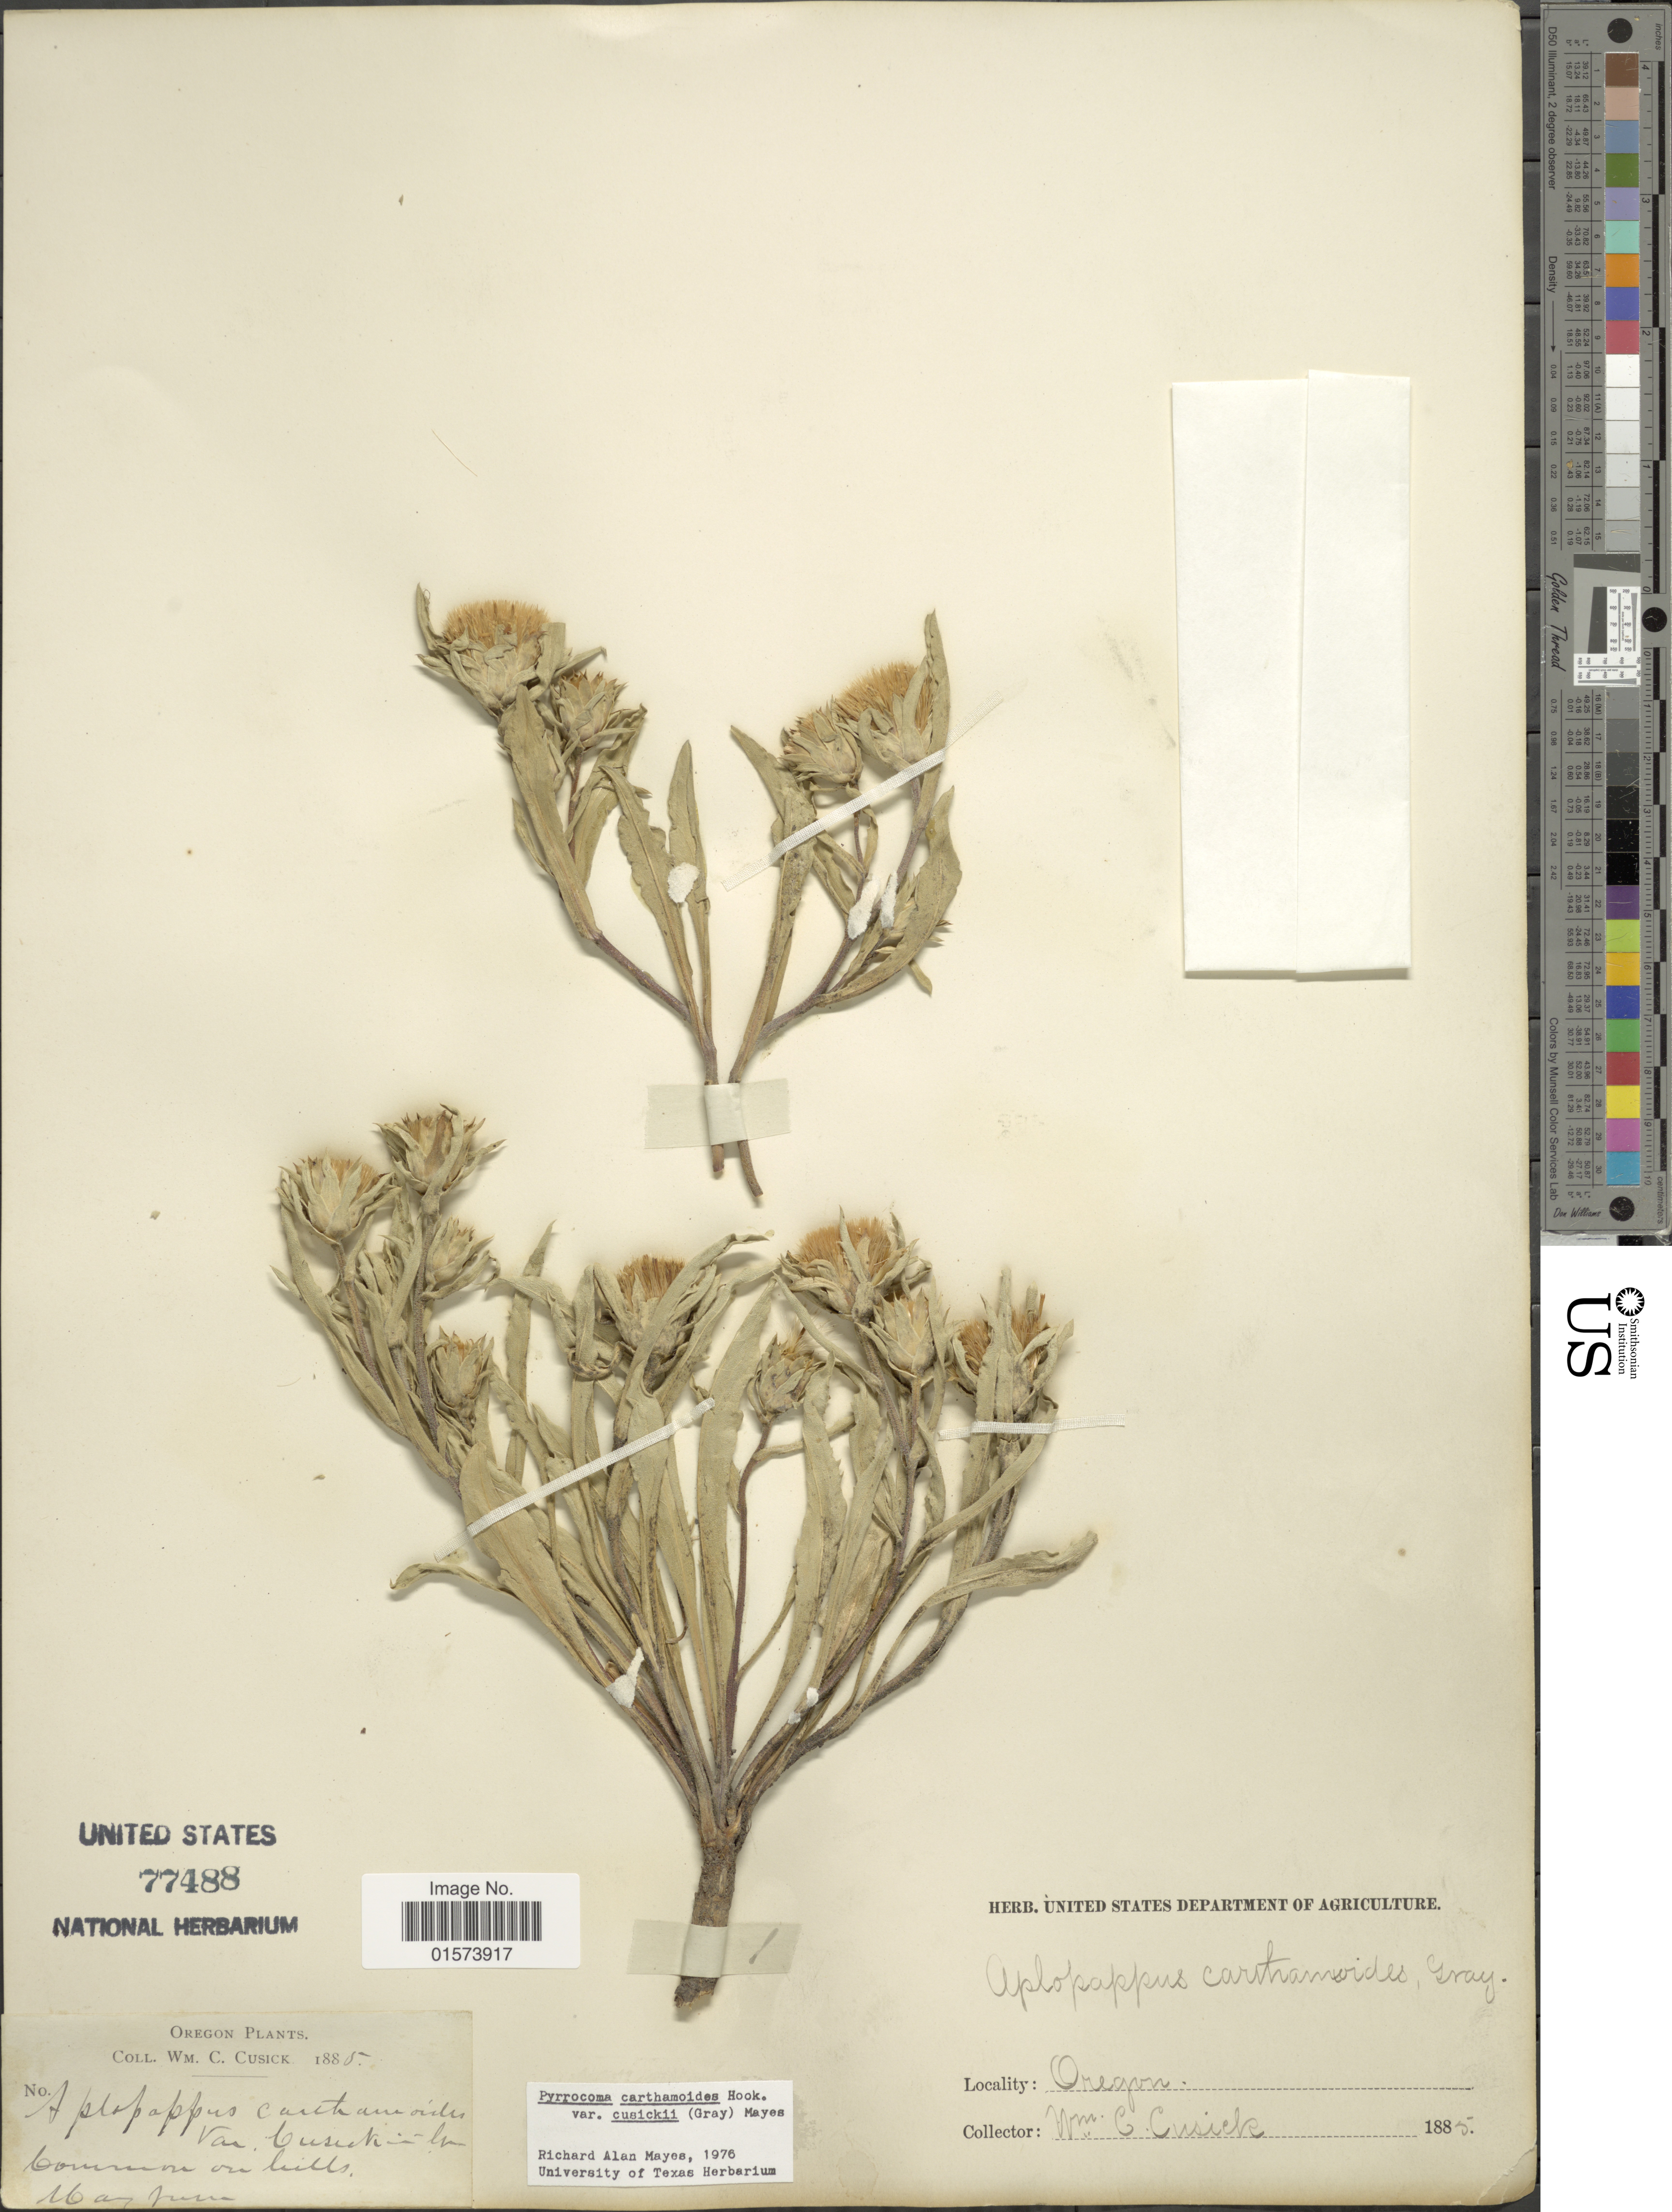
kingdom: Plantae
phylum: Tracheophyta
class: Magnoliopsida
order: Asterales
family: Asteraceae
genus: Pyrrocoma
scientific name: Pyrrocoma carthamoides var. cusickii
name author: (A. Gray) Mayes ex Kartesz & Gandhi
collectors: W. C. Cusick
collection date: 1885-05/1885-06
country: United States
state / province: Oregon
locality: Common on hills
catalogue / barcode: US 77488